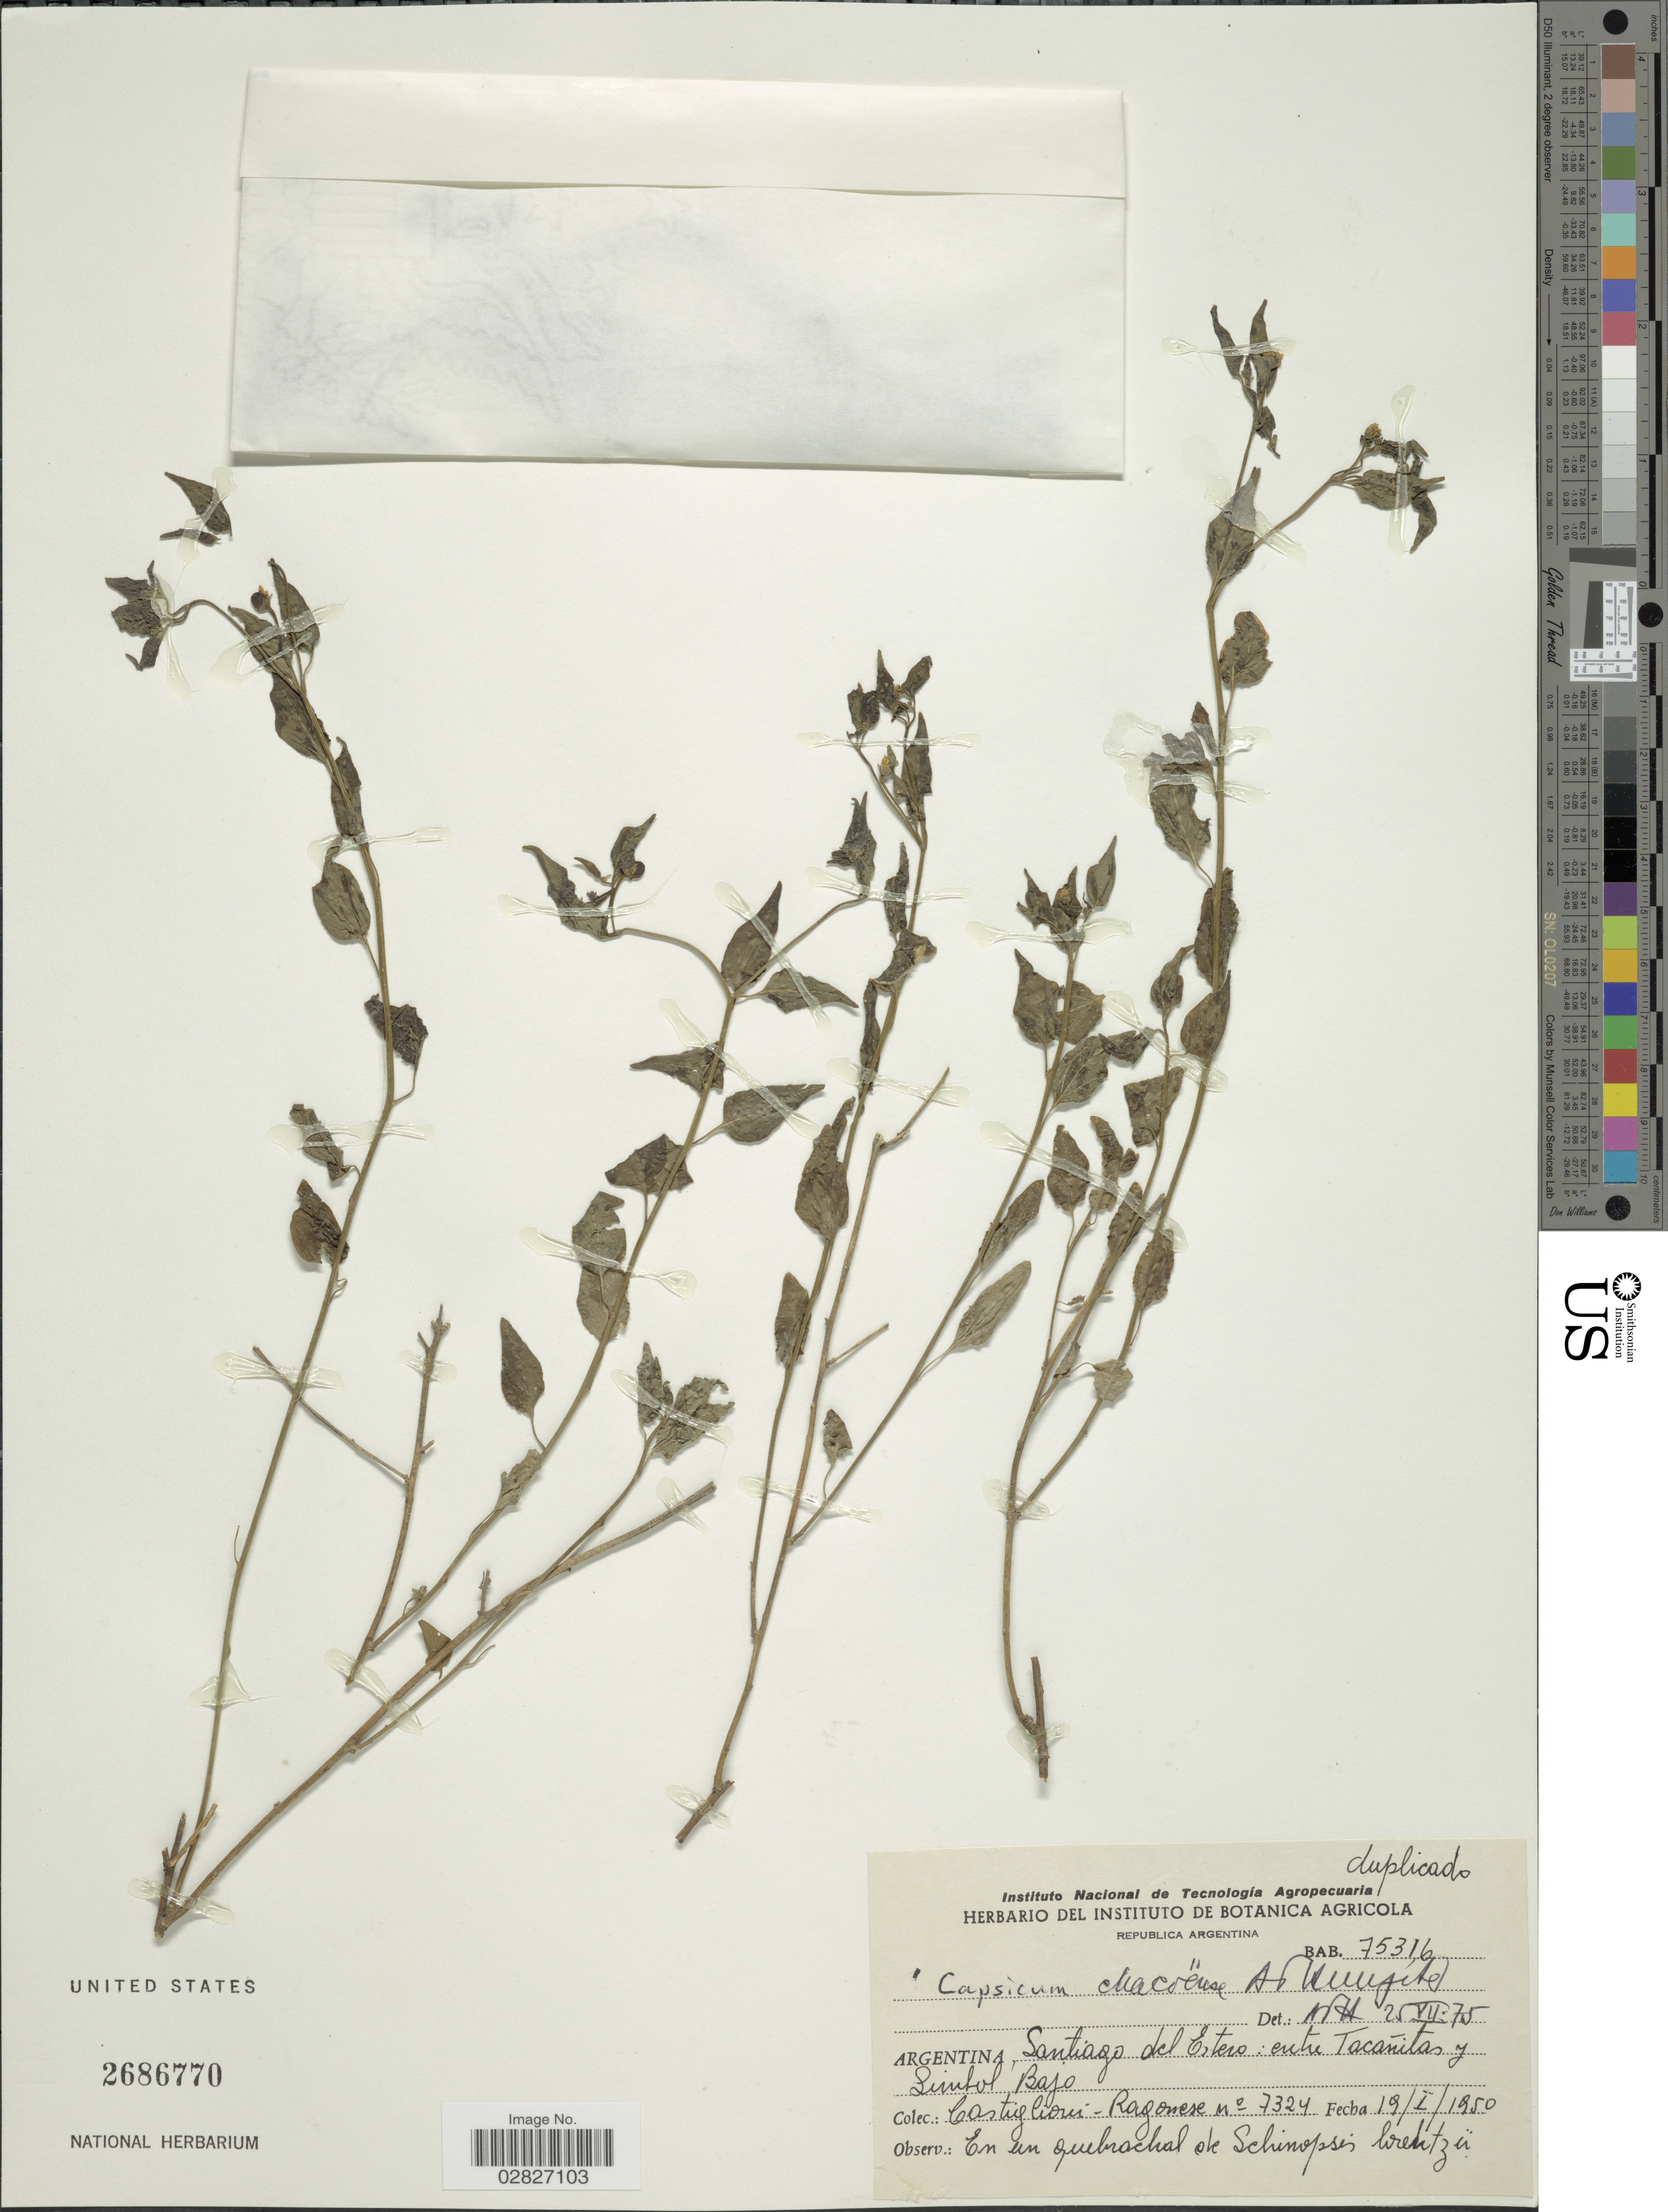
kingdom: Plantae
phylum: Tracheophyta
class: Magnoliopsida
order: Solanales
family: Solanaceae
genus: Capsicum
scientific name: Capsicum chacoense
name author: Hunz.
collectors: Castiglioni & Ragonese, --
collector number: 7324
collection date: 1950-01-19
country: Argentina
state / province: Santiago del Estero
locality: Entre Tacánitas y Simbol Bajo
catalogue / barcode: US 2686770